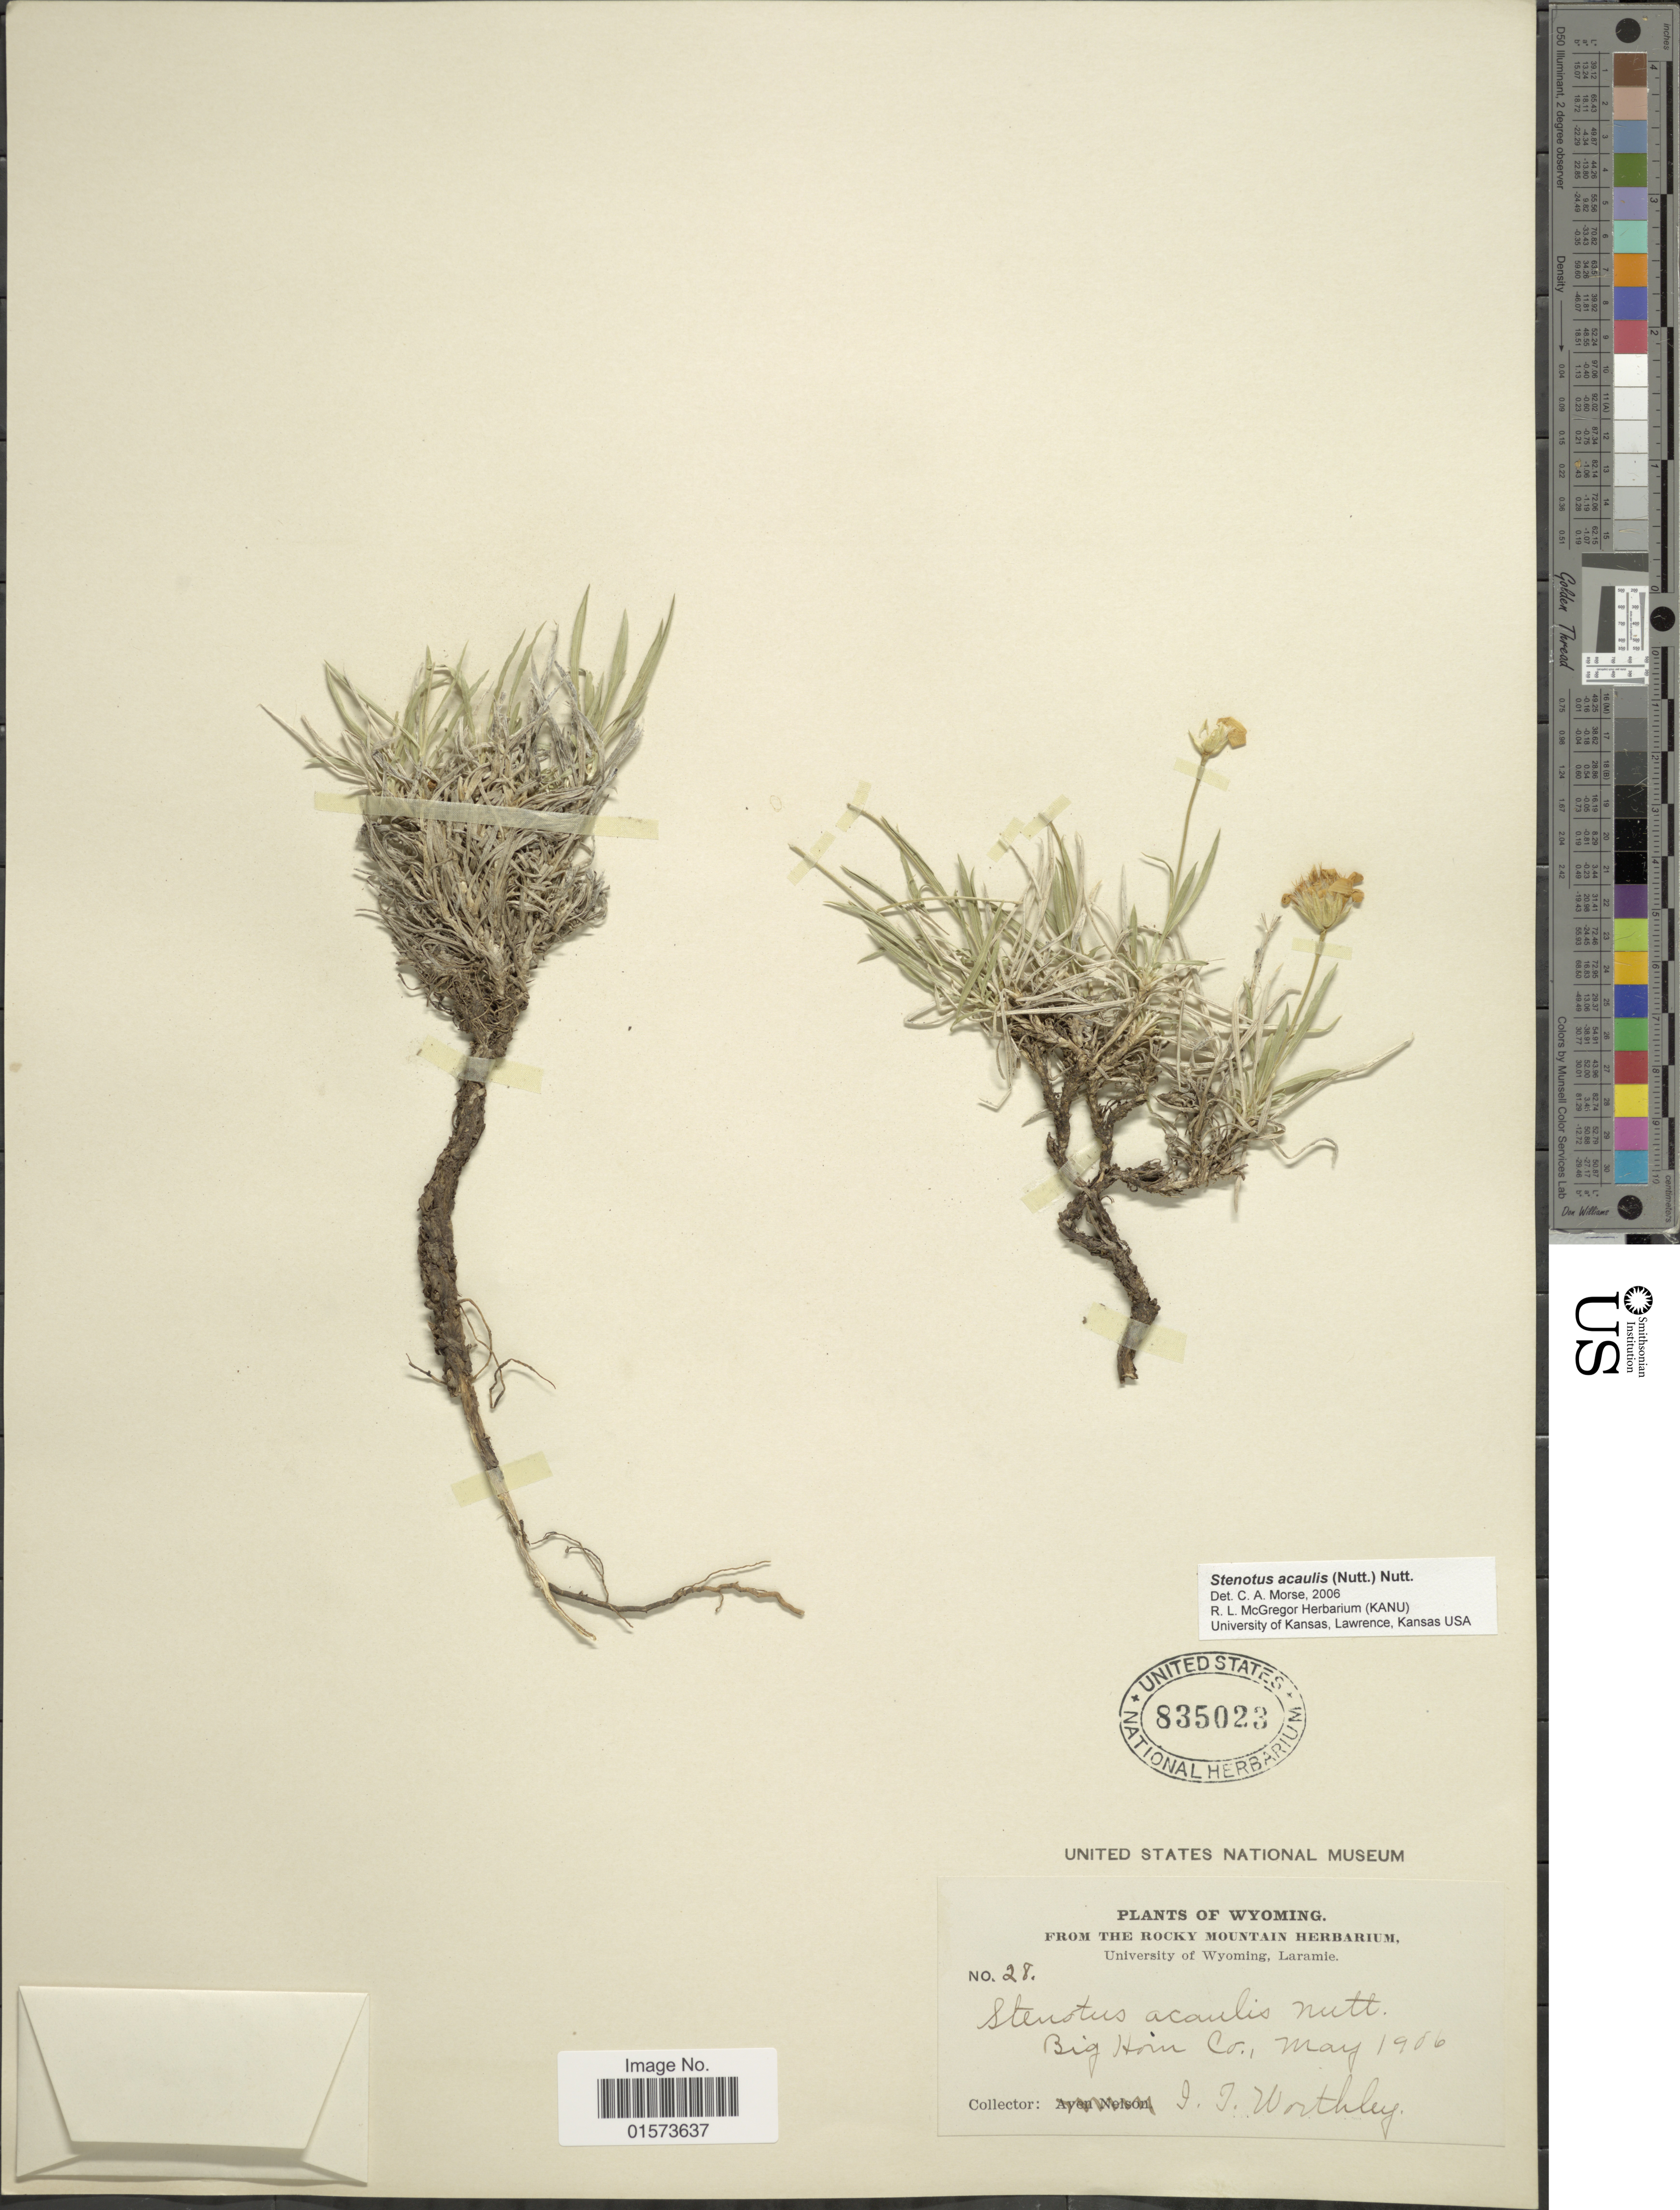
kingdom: Plantae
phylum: Tracheophyta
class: Magnoliopsida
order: Asterales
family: Asteraceae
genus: Stenotus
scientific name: Stenotus acaulis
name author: (Nutt.) Nutt.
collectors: I. Worthley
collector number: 28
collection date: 1906-05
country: United States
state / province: Wyoming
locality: Big Horn Co.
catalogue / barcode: US 835023